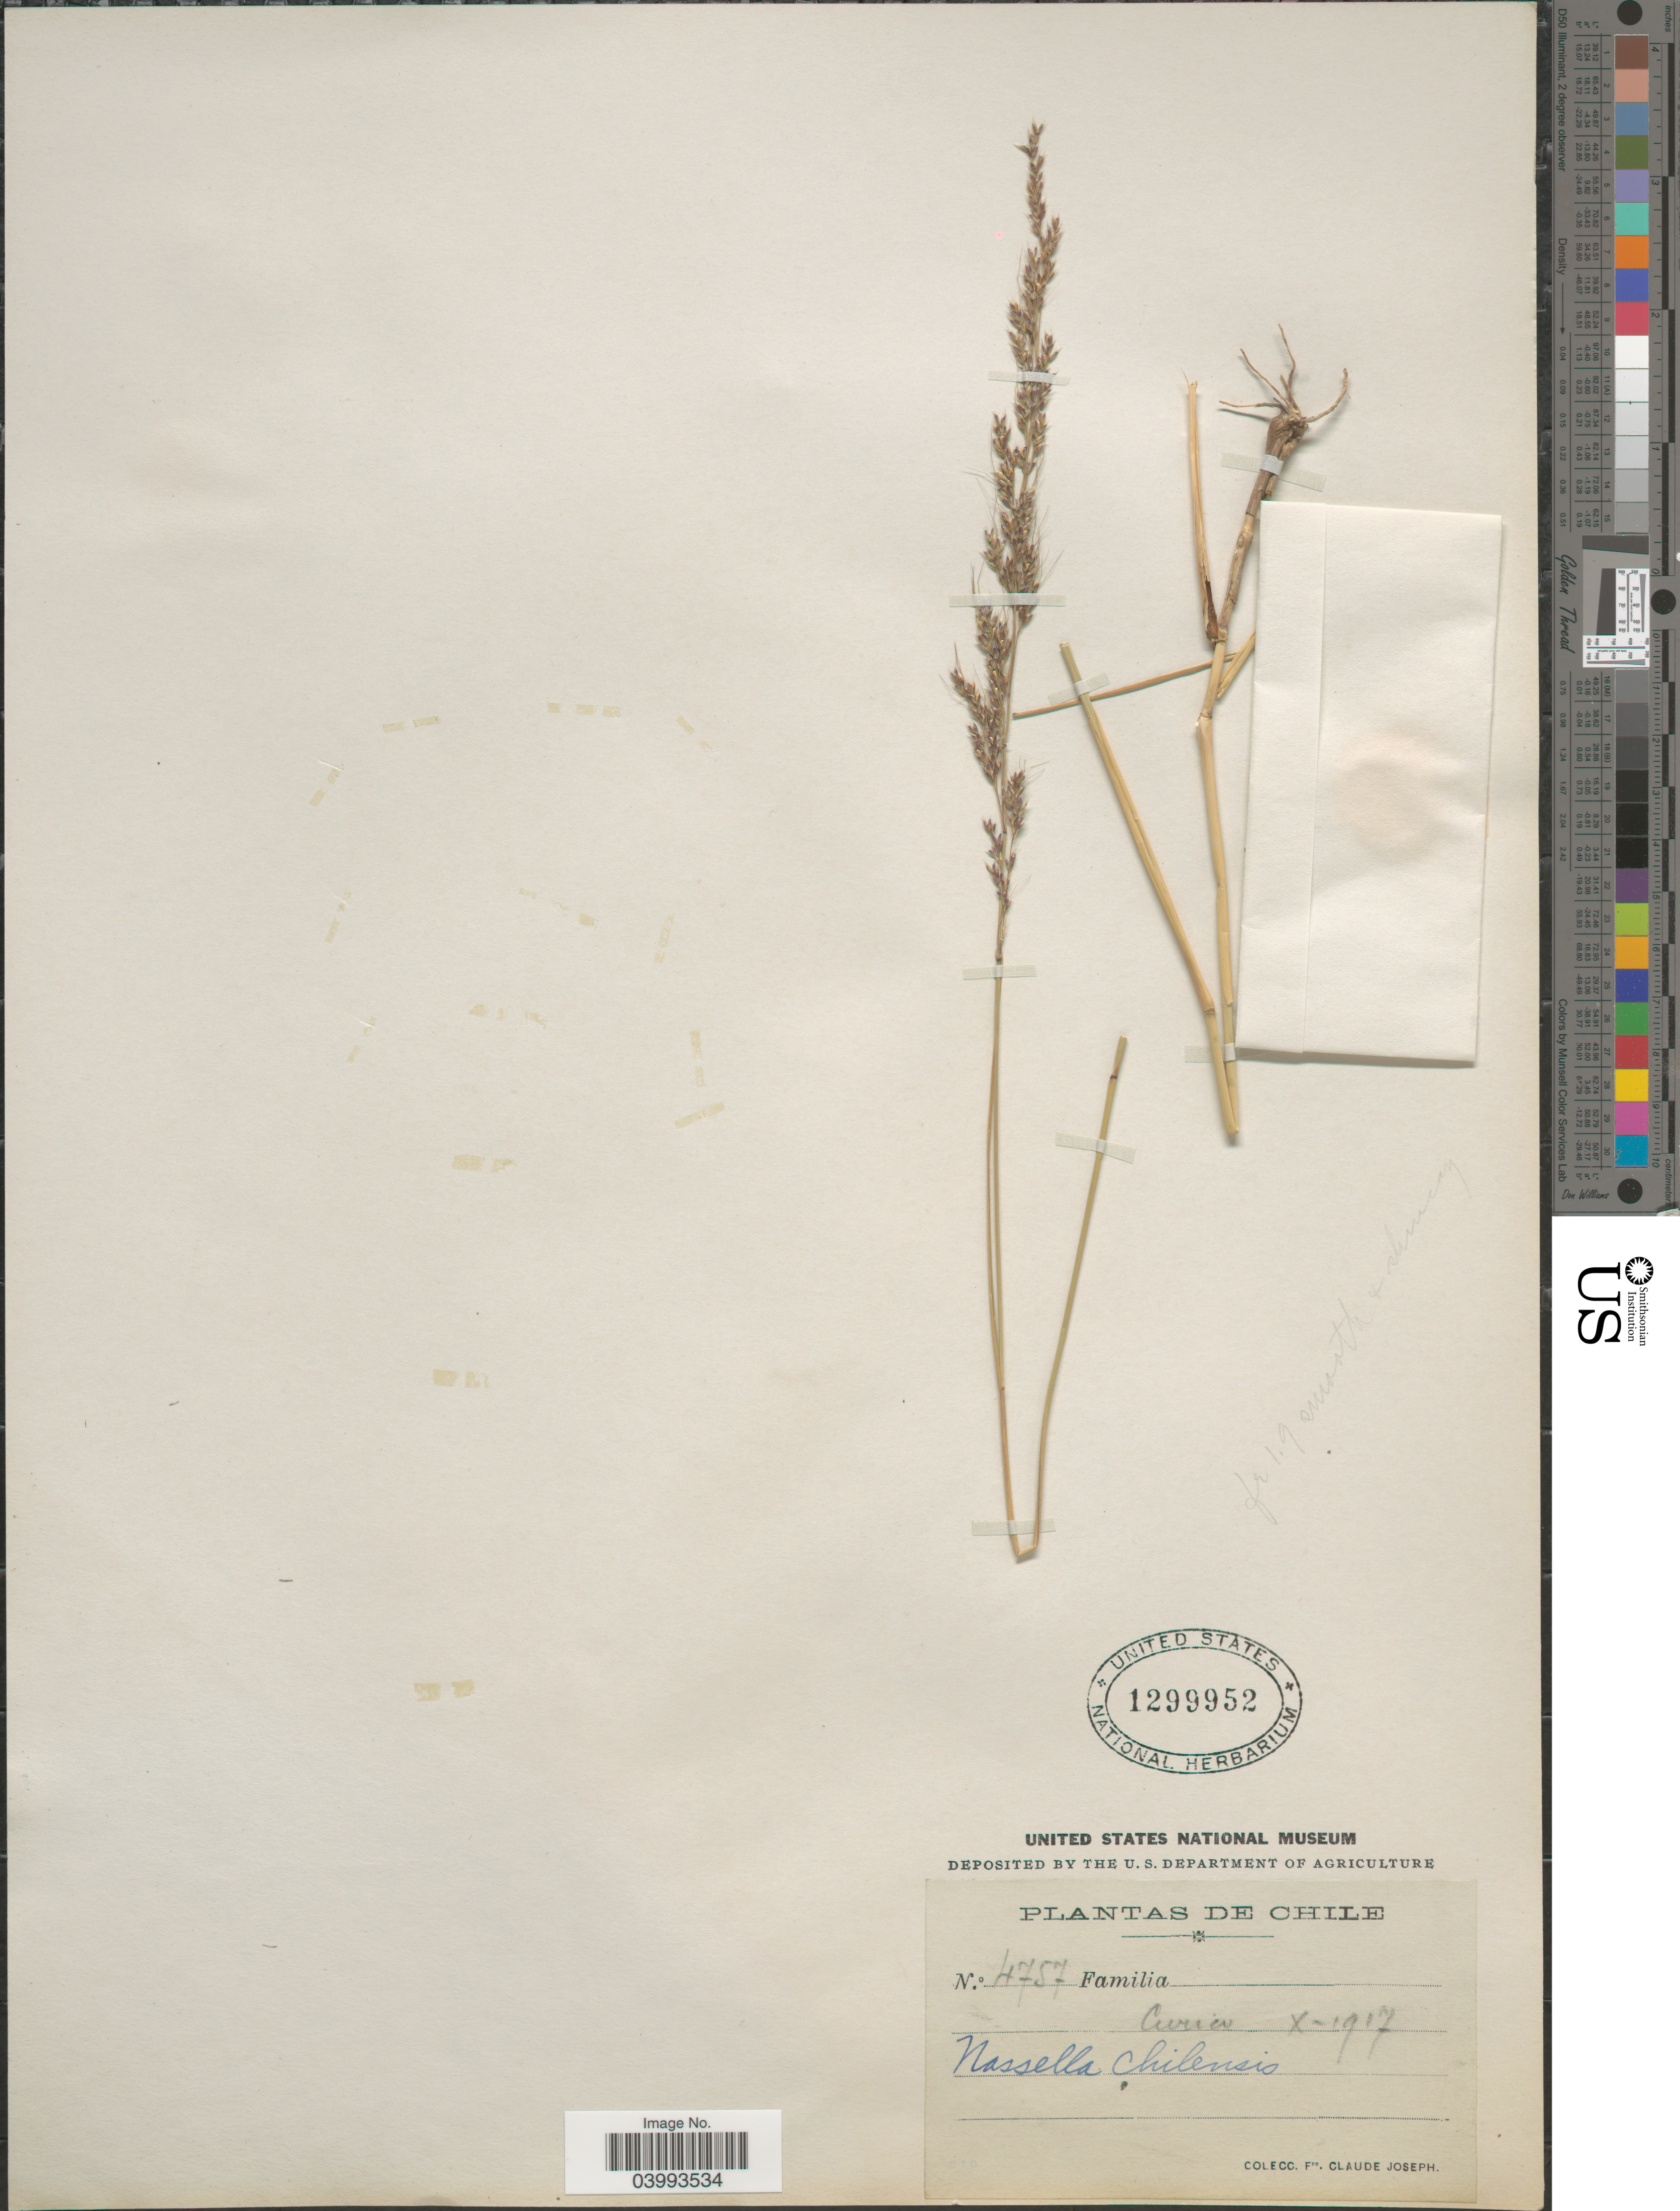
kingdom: Plantae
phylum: Tracheophyta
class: Liliopsida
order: Poales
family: Poaceae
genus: Nassella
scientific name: Nassella chilensis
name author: (Trin.) É. Desv.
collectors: Bro. Claude-Joseph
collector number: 4757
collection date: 1917-10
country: Chile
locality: Curia.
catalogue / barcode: US 1299952